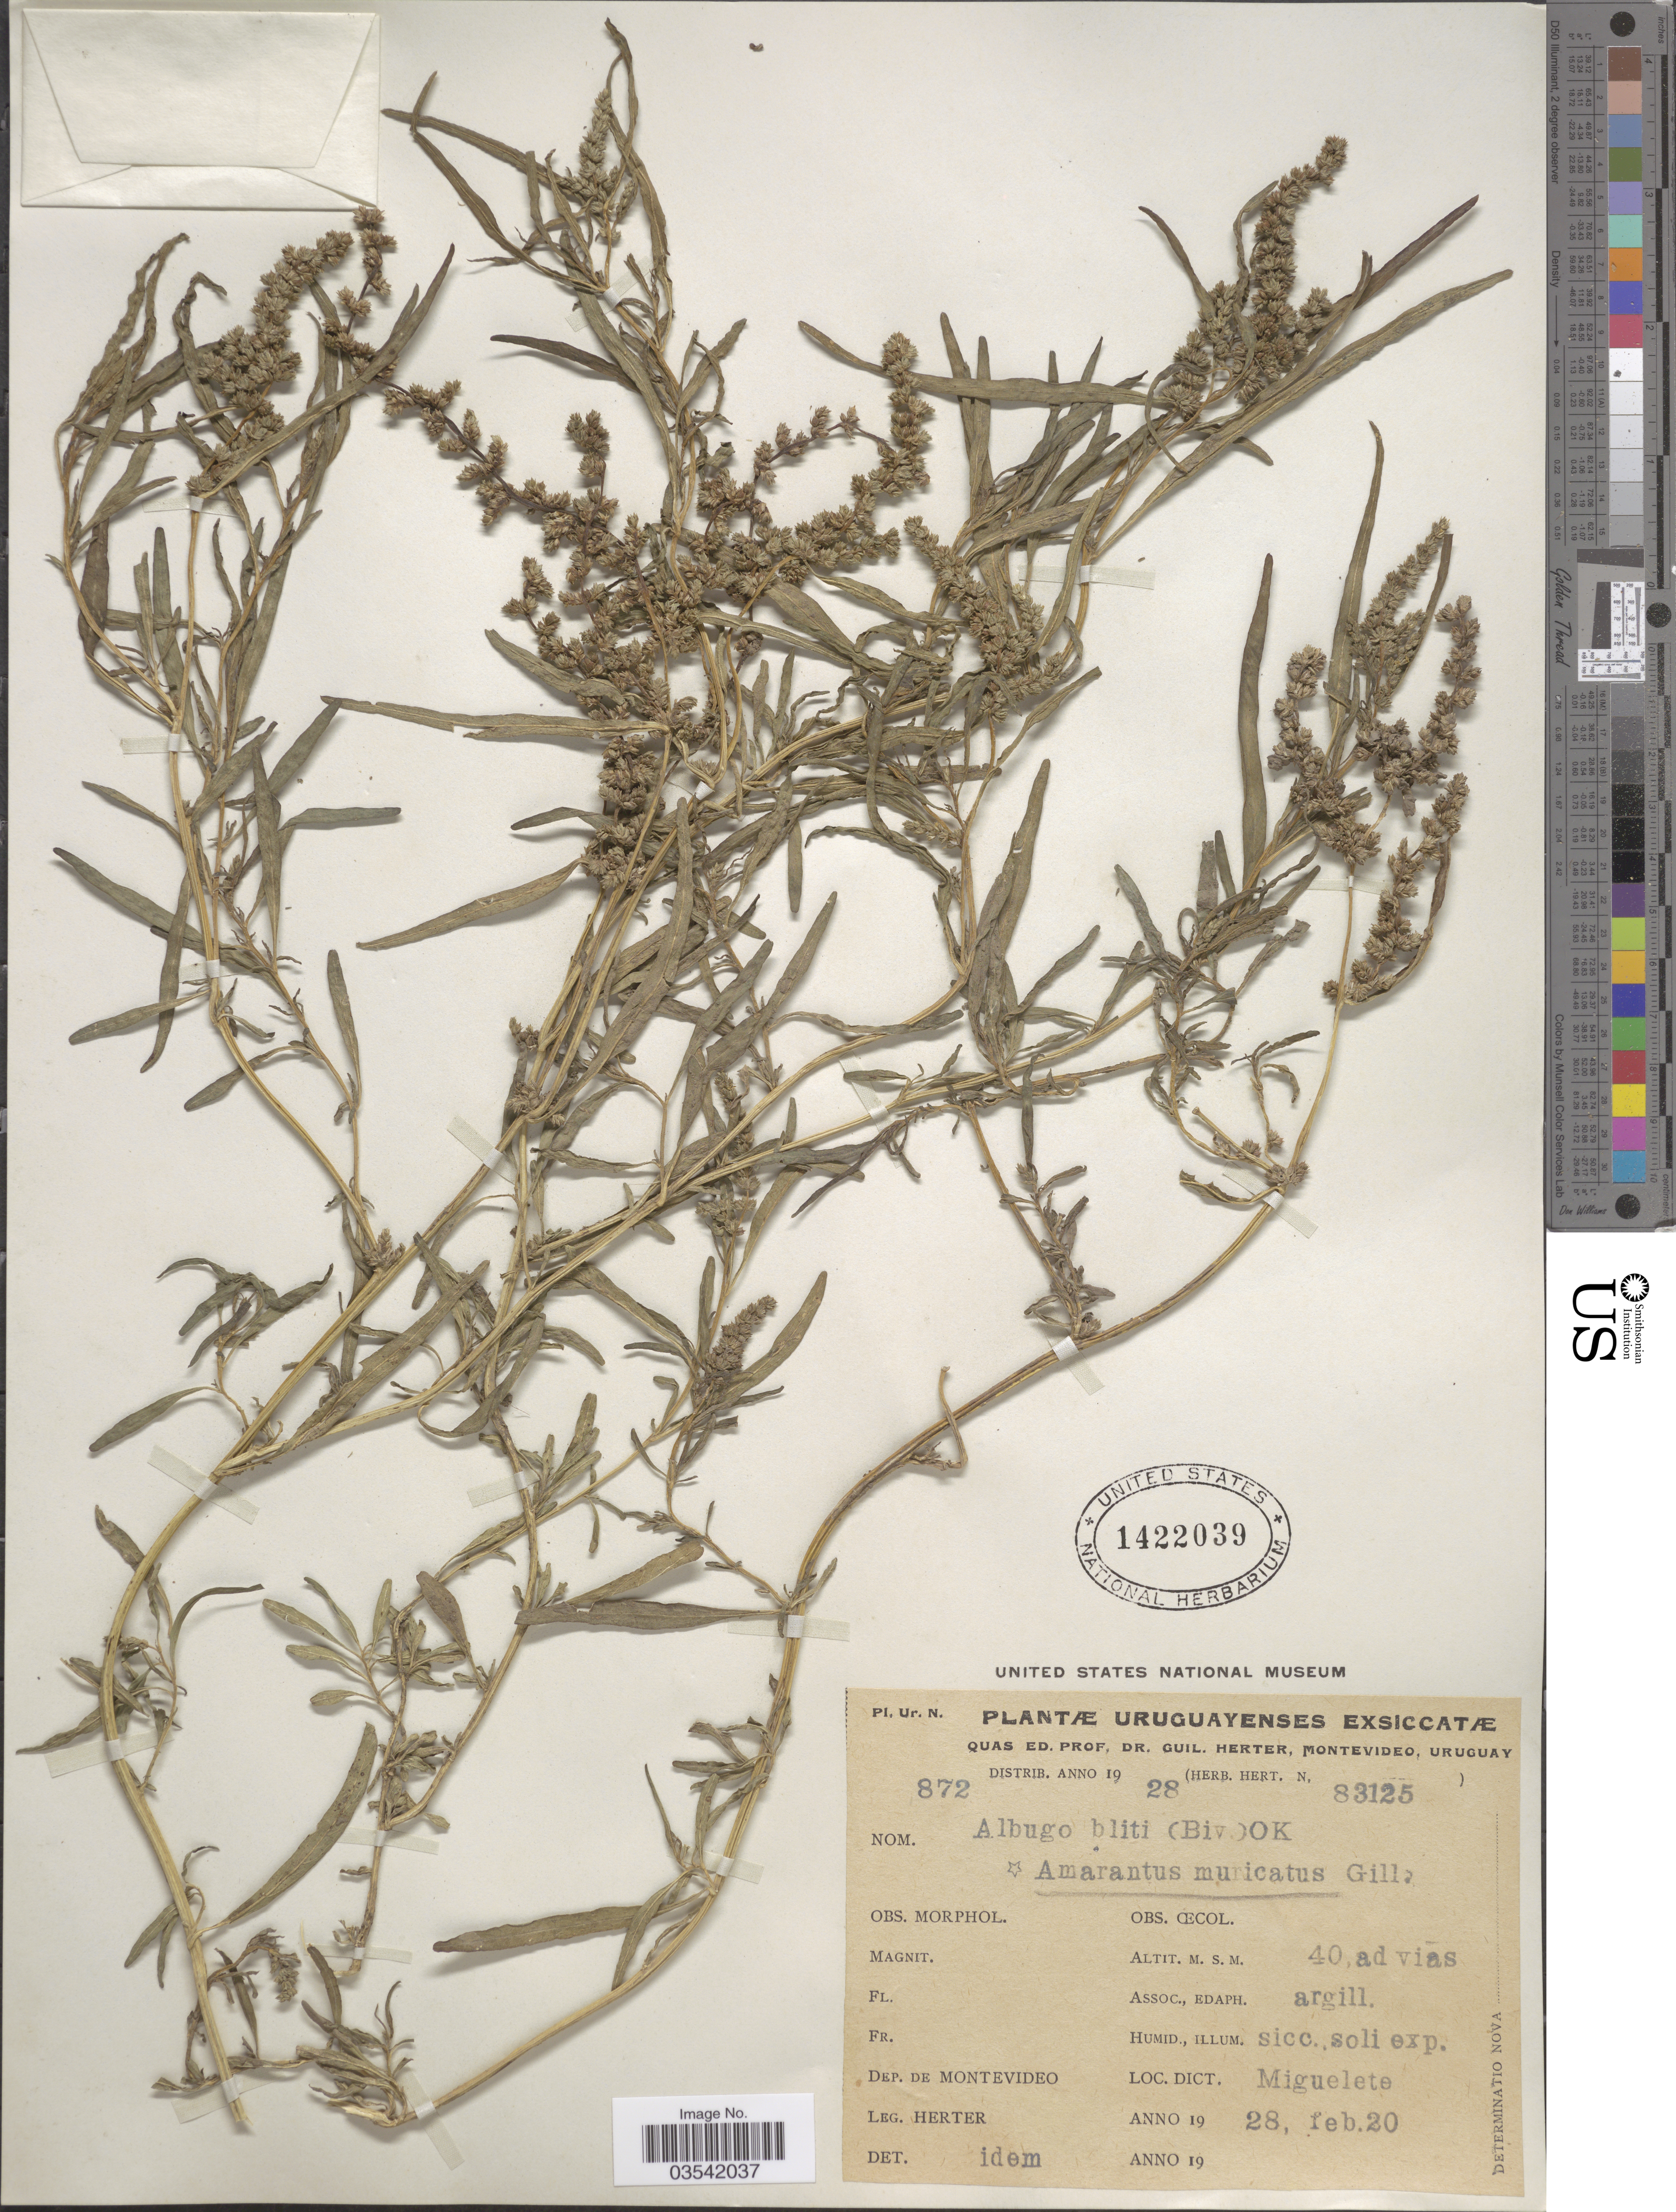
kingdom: Plantae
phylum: Tracheophyta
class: Magnoliopsida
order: Caryophyllales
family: Amaranthaceae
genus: Amaranthus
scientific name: Amaranthus muricatus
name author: (Moq.) Hieron.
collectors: G. Herter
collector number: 872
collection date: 1928-02-20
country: Uruguay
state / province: Montevideo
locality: Dep. de Montevideo. Miguelete.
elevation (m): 40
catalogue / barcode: US 1422039